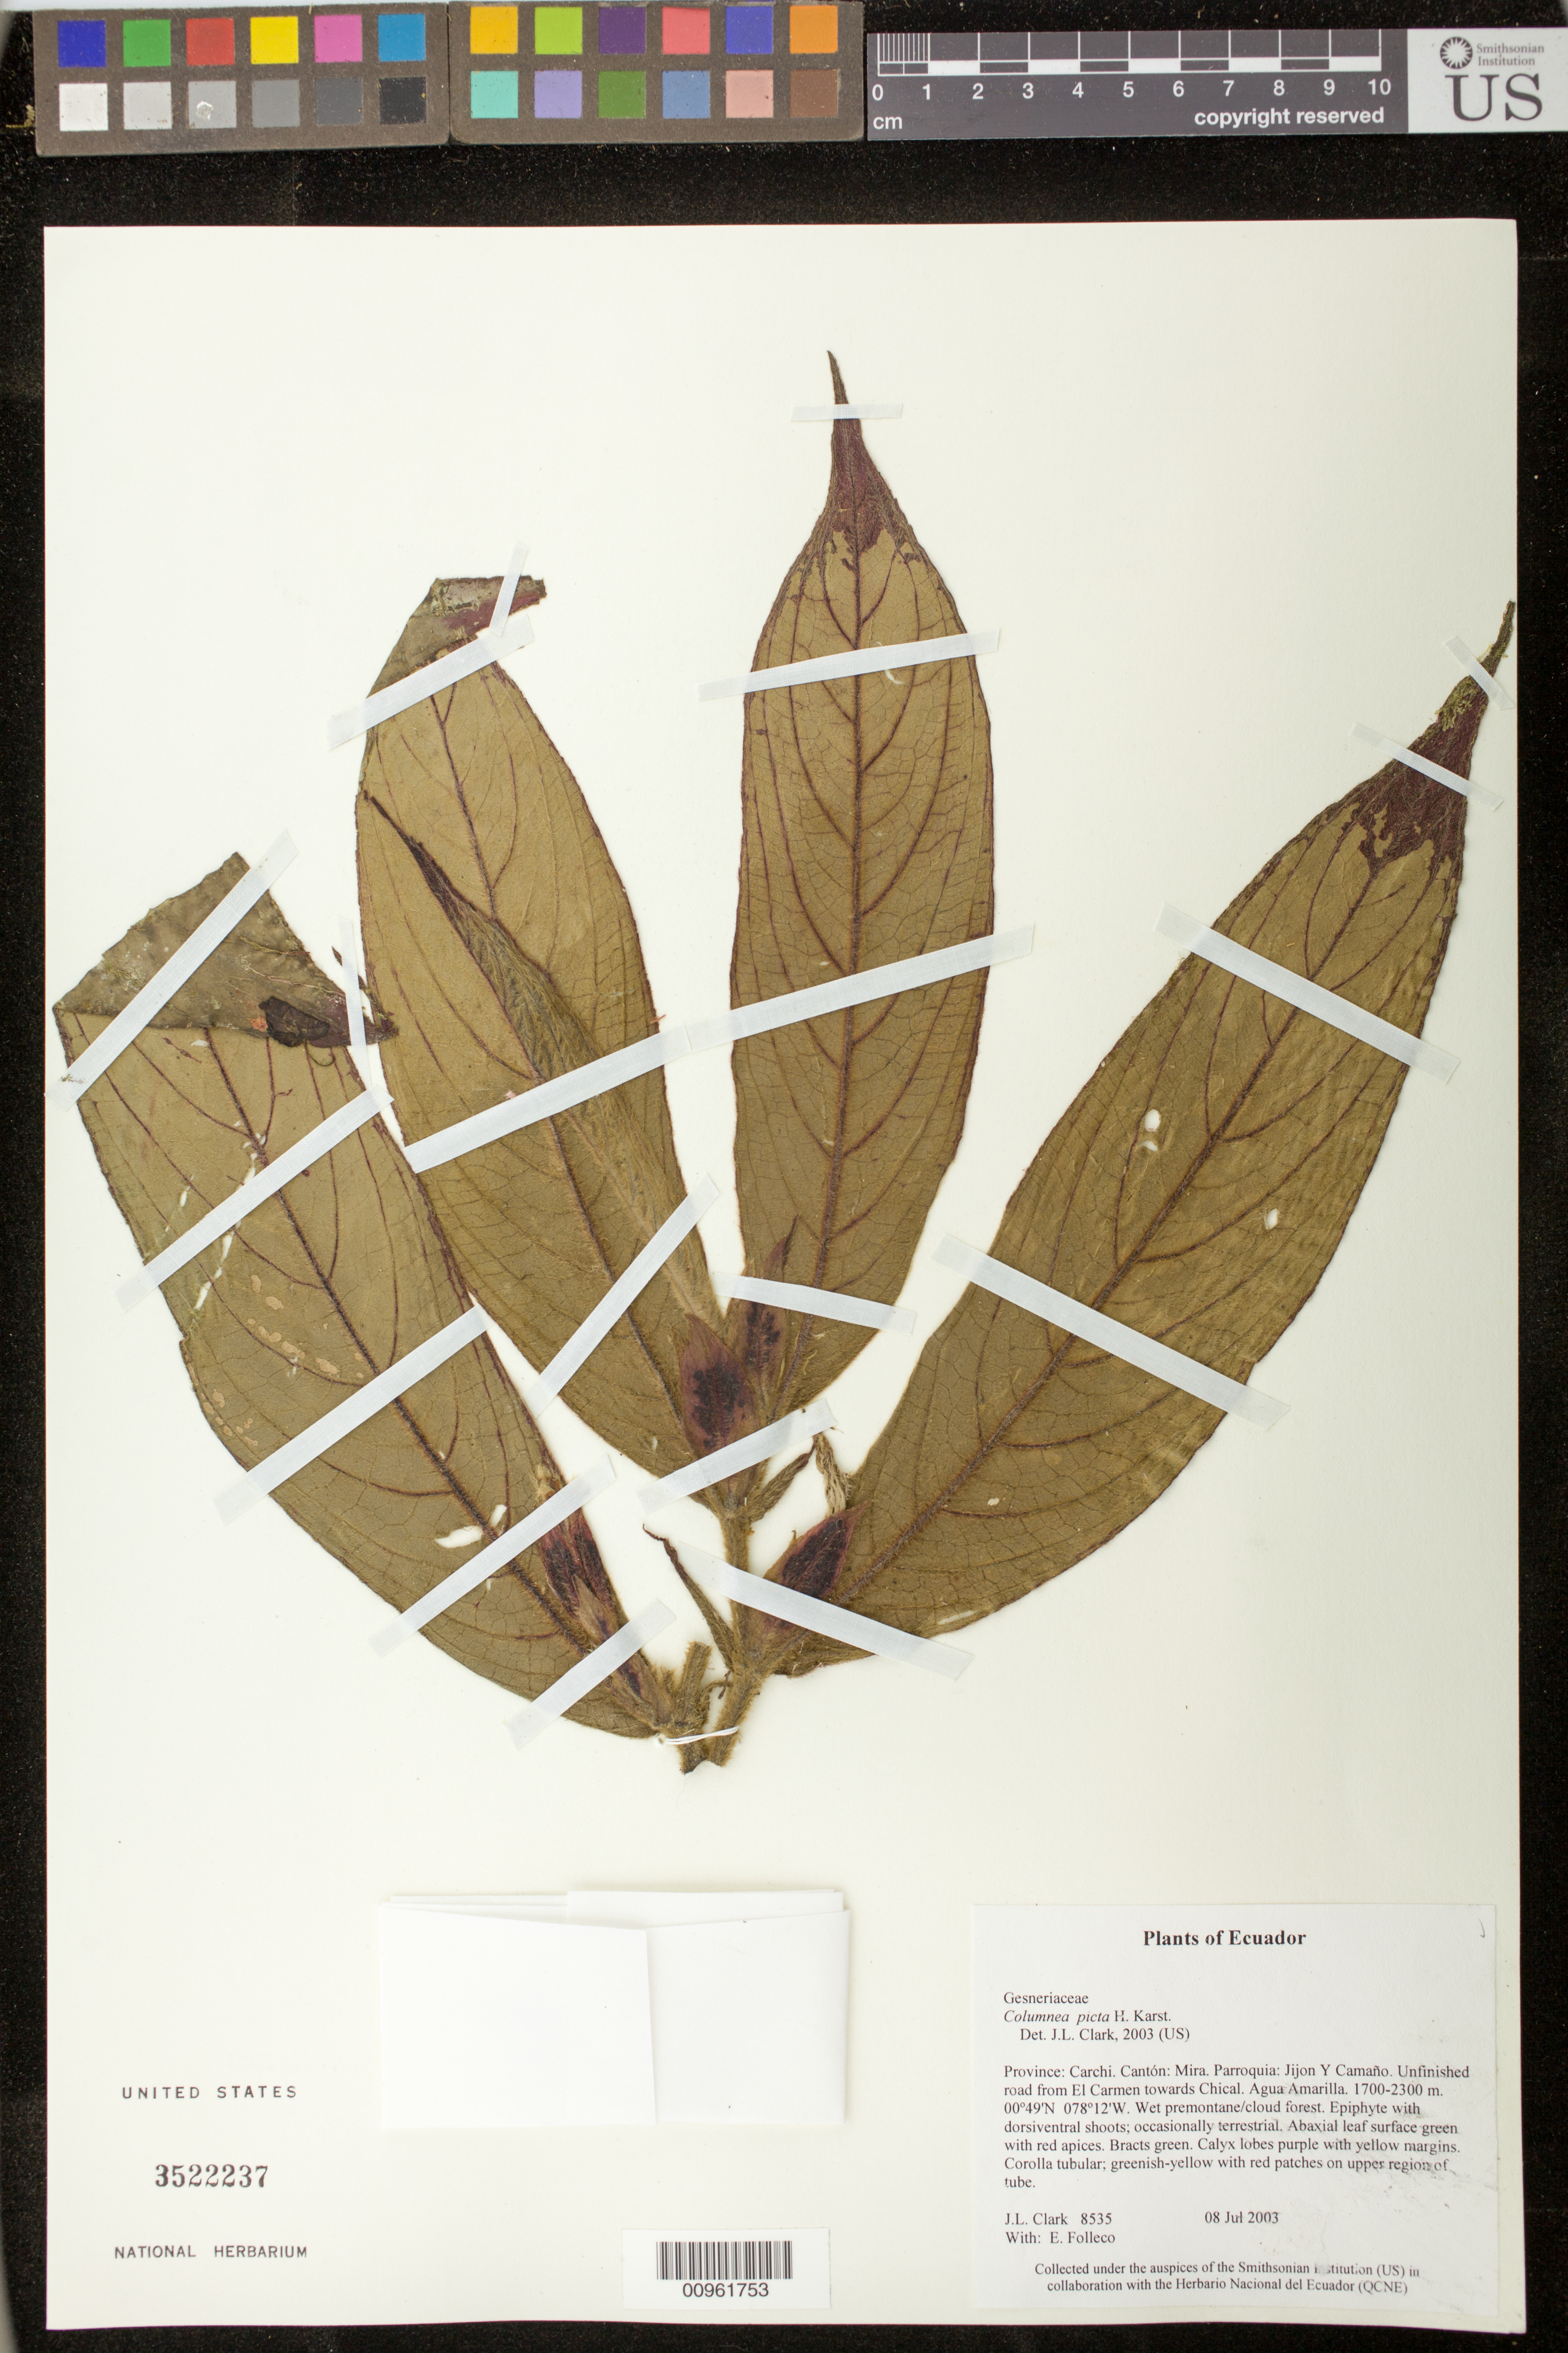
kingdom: Plantae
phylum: Tracheophyta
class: Magnoliopsida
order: Lamiales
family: Gesneriaceae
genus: Columnea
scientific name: Columnea karsteniana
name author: Singh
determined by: Skog, Laurence E.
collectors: J. L. Clark & E. Folleco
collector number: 8535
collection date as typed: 08 Jul 2003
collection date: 2003-07-08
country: Ecuador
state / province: Carchi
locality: Mira. Parroquia: Jijon Y Camaño. Unfinished road from El Carmen towards Chical. Agua Amarilla.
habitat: Wet premontane/cloud forest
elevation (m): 1700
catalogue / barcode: US 3522237